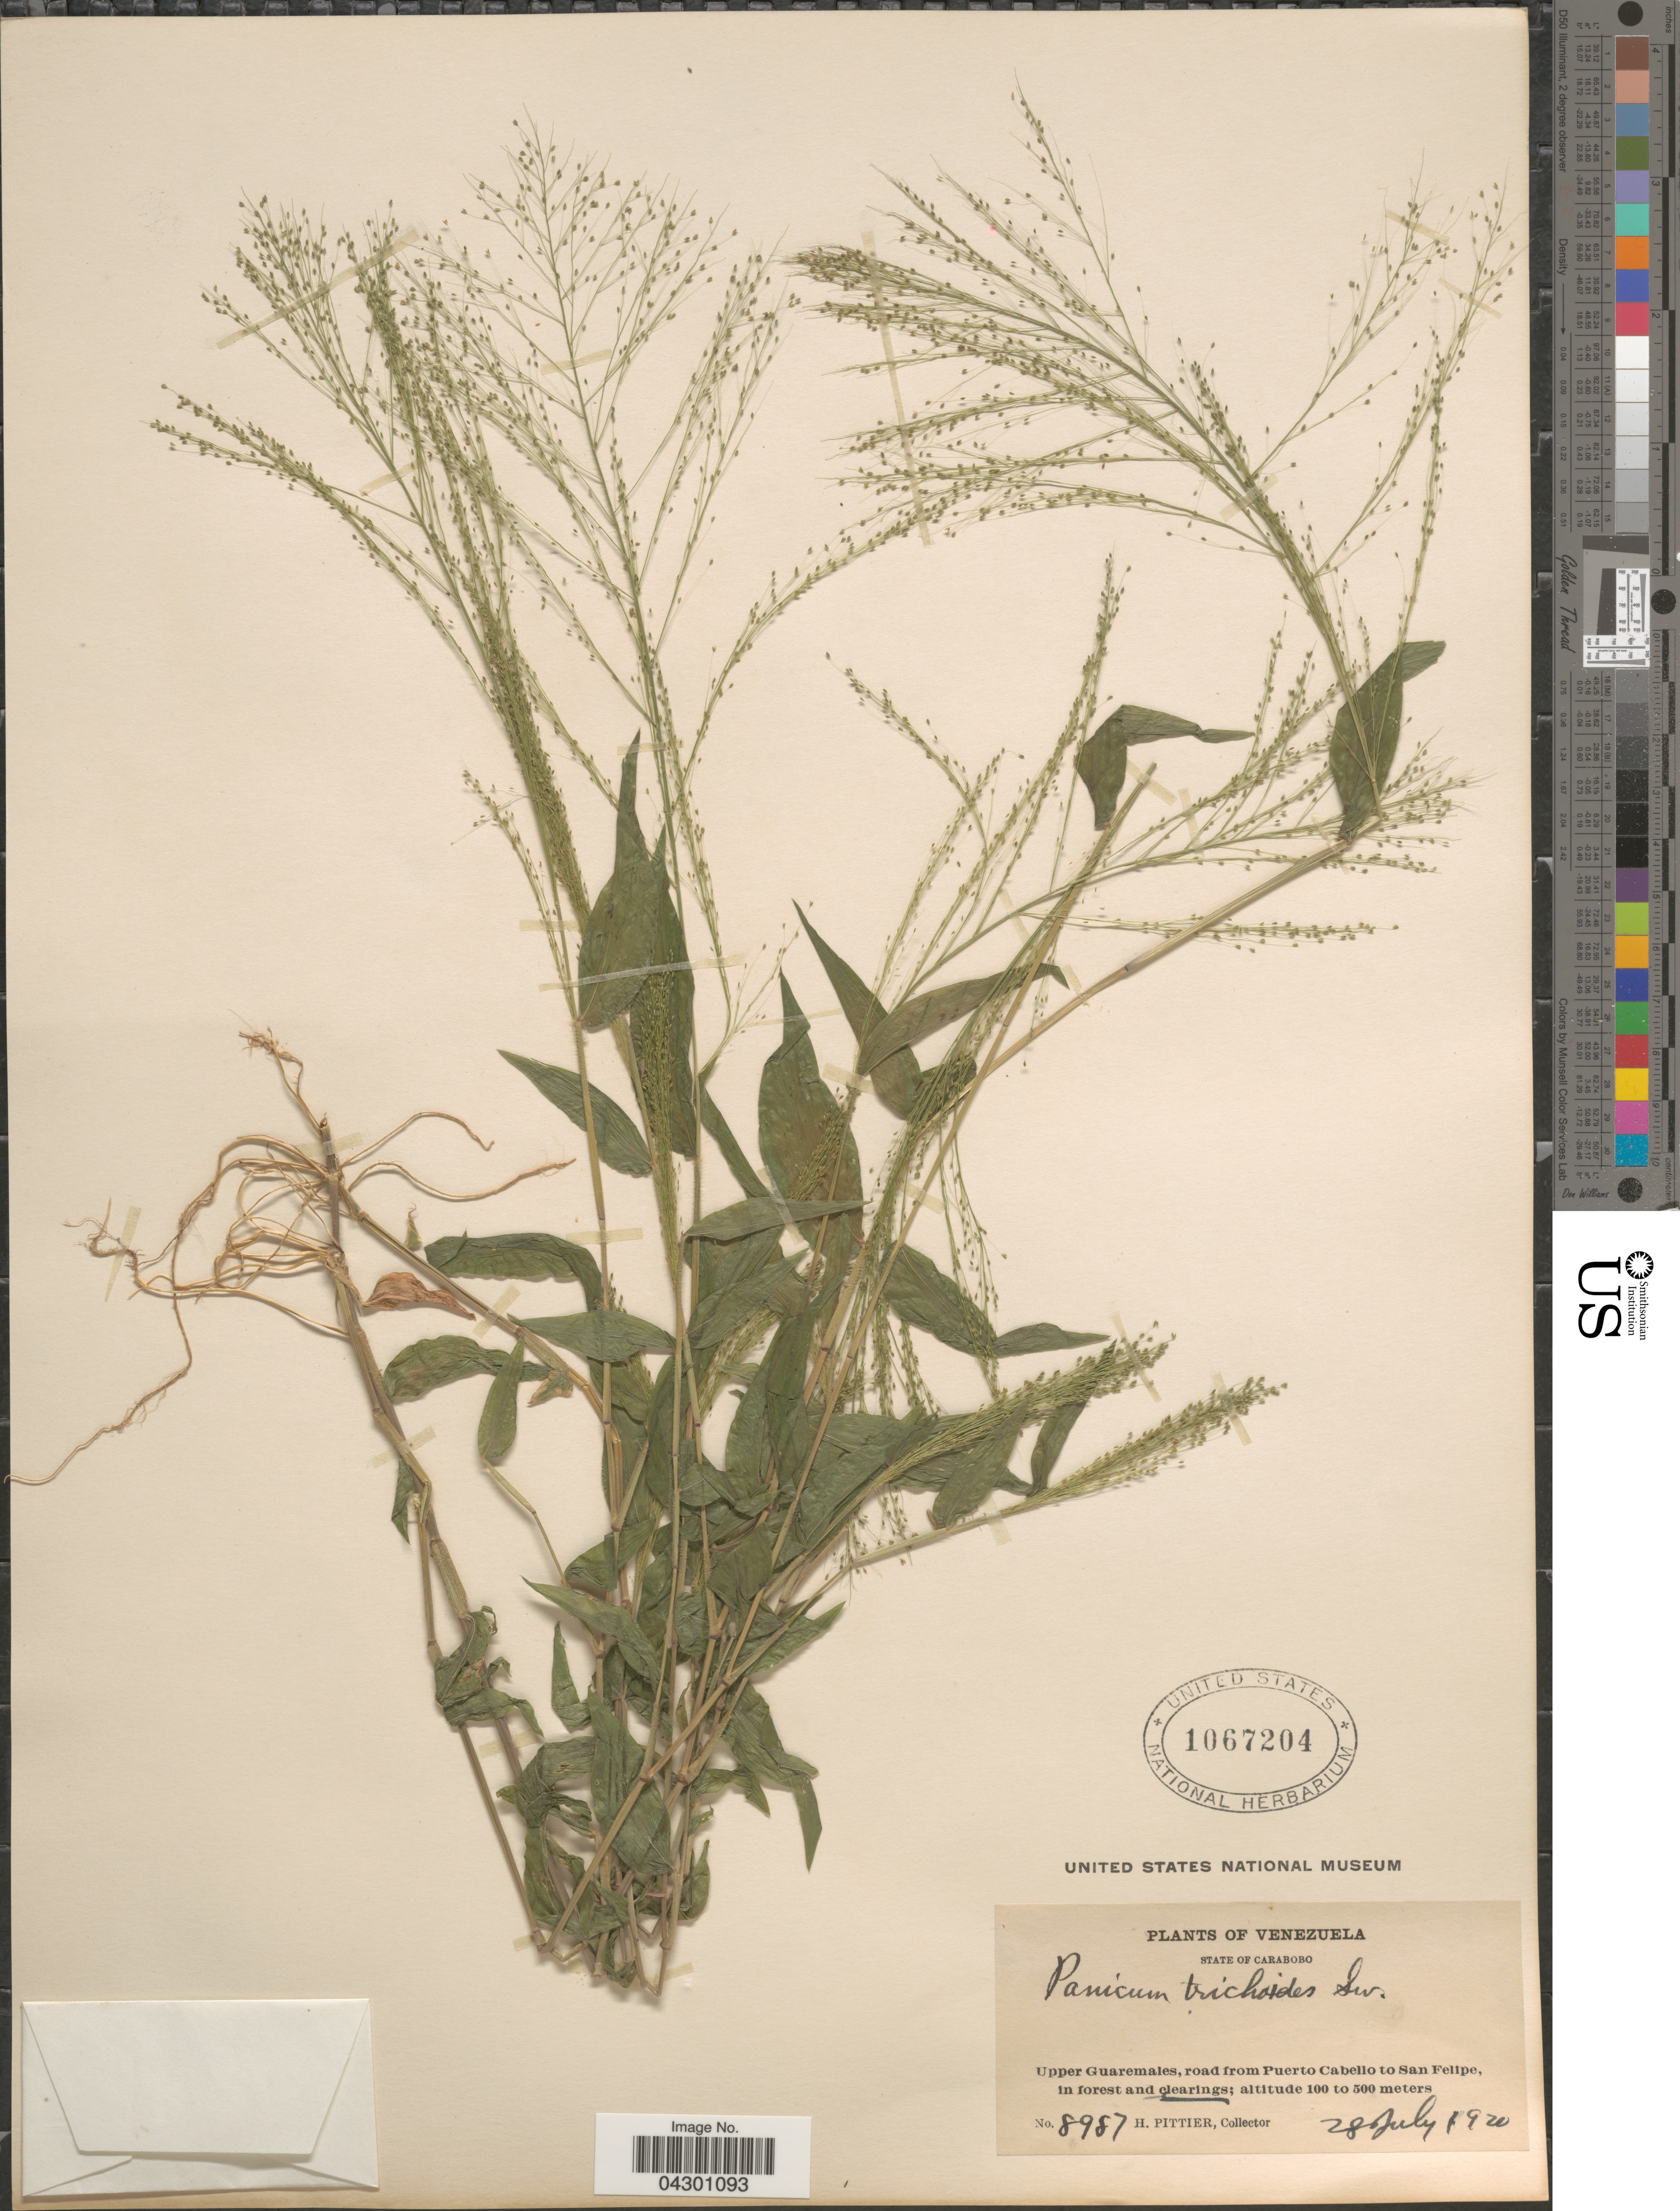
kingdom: Plantae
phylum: Tracheophyta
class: Liliopsida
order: Poales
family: Poaceae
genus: Panicum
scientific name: Panicum trichoides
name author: Sw.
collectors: H. F. Pittier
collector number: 8987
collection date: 1920-07-28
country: Venezuela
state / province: Carabobo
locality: Upper Guaremales, road from Puerto Cabello to San Felipe.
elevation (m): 100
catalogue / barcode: US 1067204